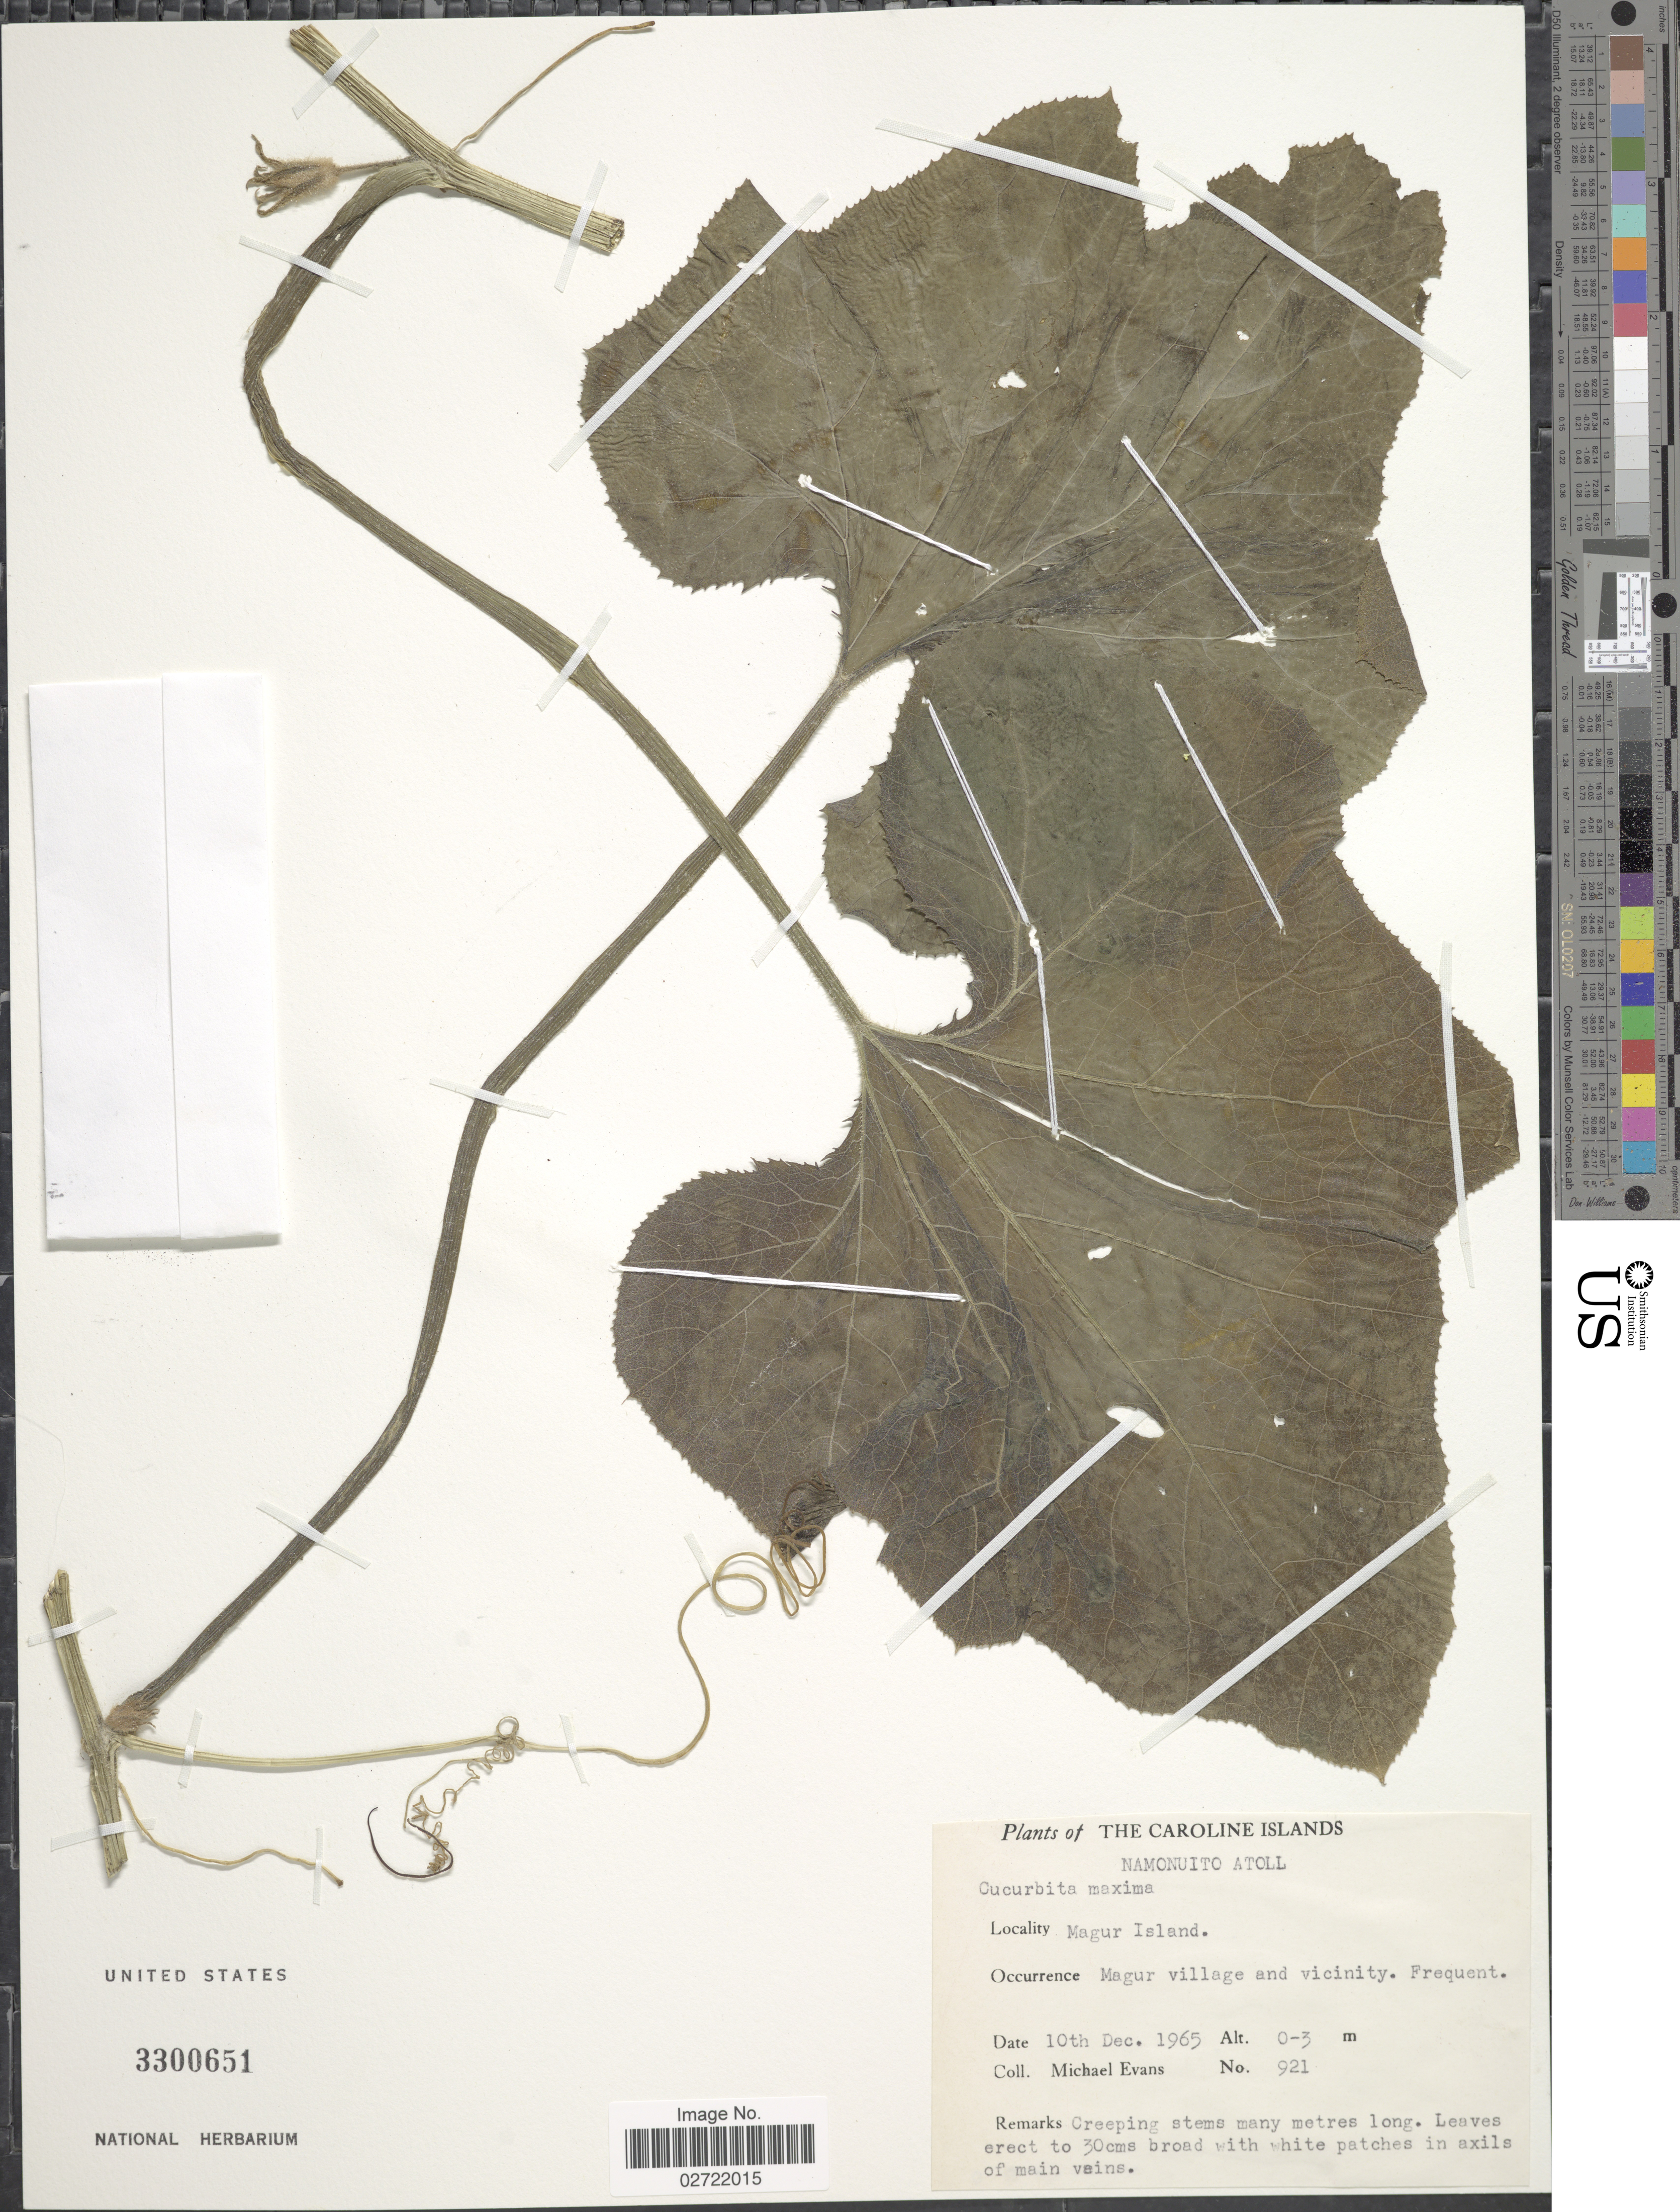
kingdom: Plantae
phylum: Tracheophyta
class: Magnoliopsida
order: Cucurbitales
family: Cucurbitaceae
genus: Cucurbita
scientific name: Cucurbita maxima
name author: Duchesne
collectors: M. Evans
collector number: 921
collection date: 1965-12-10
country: Micronesia, Federated States of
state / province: Truk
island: Namonuito Atoll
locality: The Caroline Islands, Namonuito Atoll, Magur Island, Magur village and vicinity. Frequent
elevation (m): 0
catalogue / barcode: US 3300651